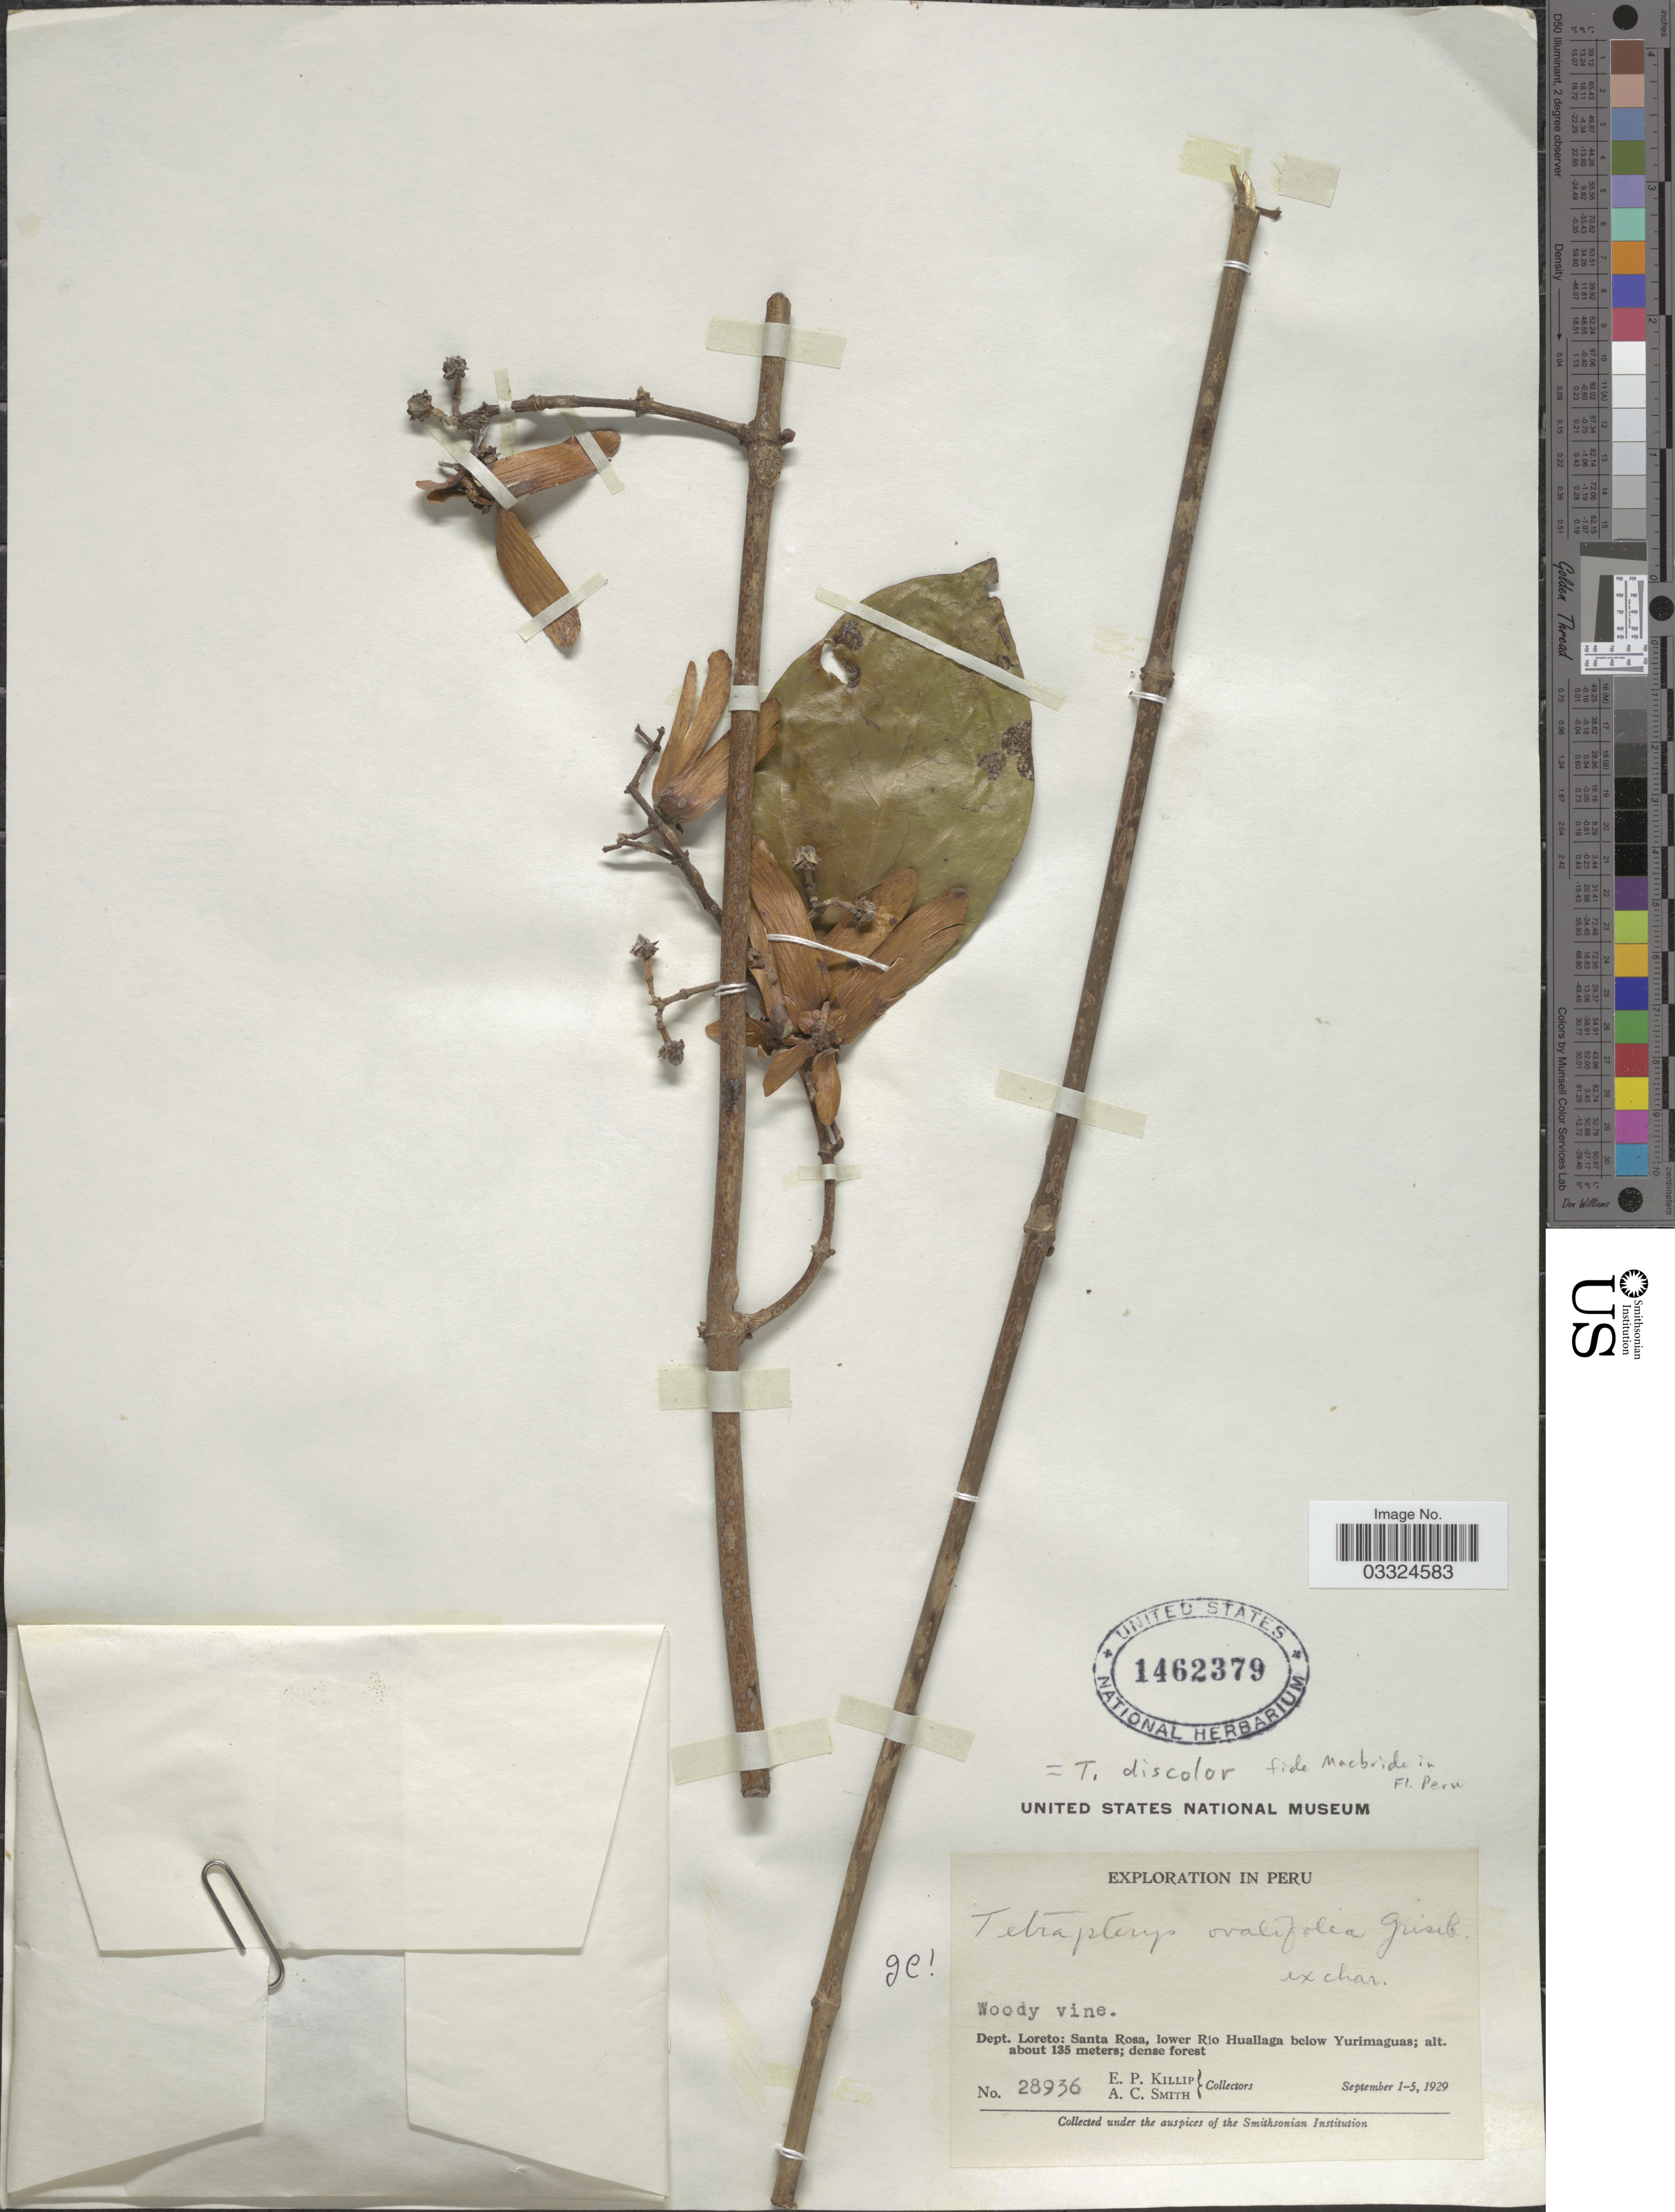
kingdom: Plantae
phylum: Tracheophyta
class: Magnoliopsida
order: Malpighiales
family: Malpighiaceae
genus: Tetrapterys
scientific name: Tetrapterys discolor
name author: (G. Mey.) DC.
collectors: E. P. Killip & A. C. Smith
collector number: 28936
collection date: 1929-09-01/1929-09-05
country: Peru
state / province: Loreto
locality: Dept. Loreto: Santa Rosa, lower Río Huallaga below Yurimaguas.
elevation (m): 135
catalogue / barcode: US 1462379